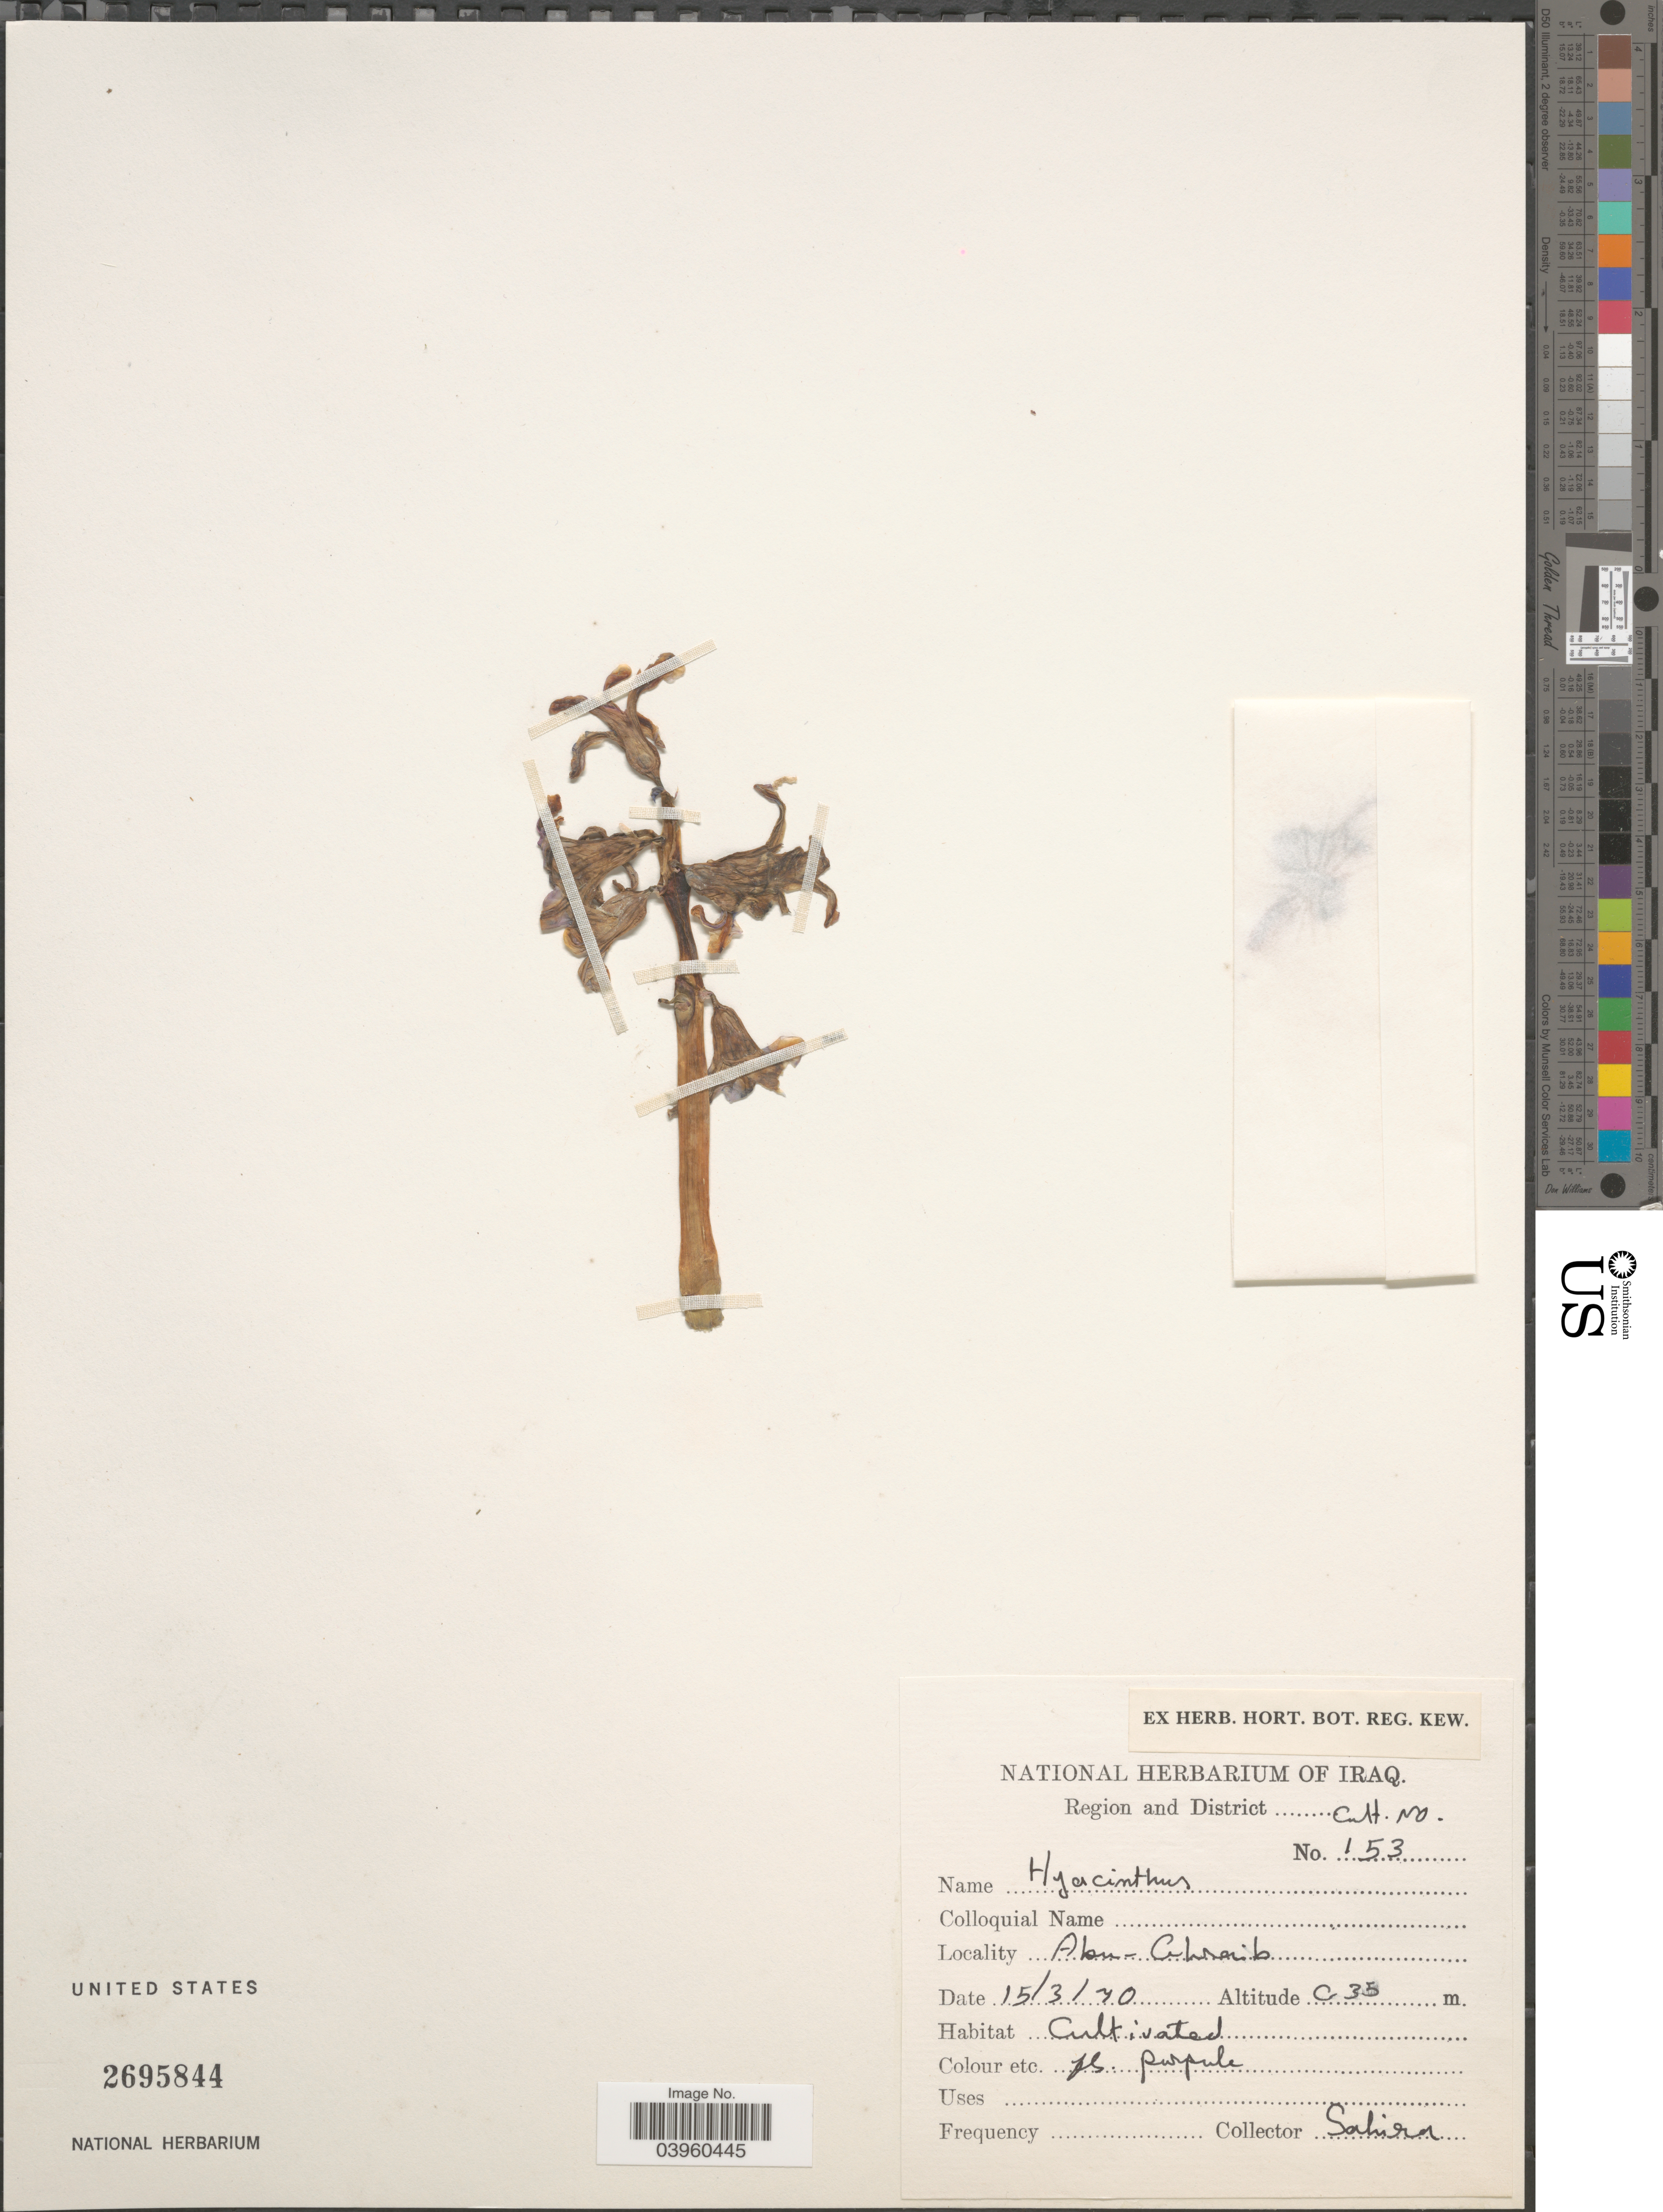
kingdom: Plantae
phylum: Tracheophyta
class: Liliopsida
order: Asparagales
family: Asparagaceae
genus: Hyacinthus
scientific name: Hyacinthus sp.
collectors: -. Sahira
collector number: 153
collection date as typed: Transcribed d/m/y: 15/3/70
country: Iraq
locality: Abu Ghraib.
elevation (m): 35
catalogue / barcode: US 2695844